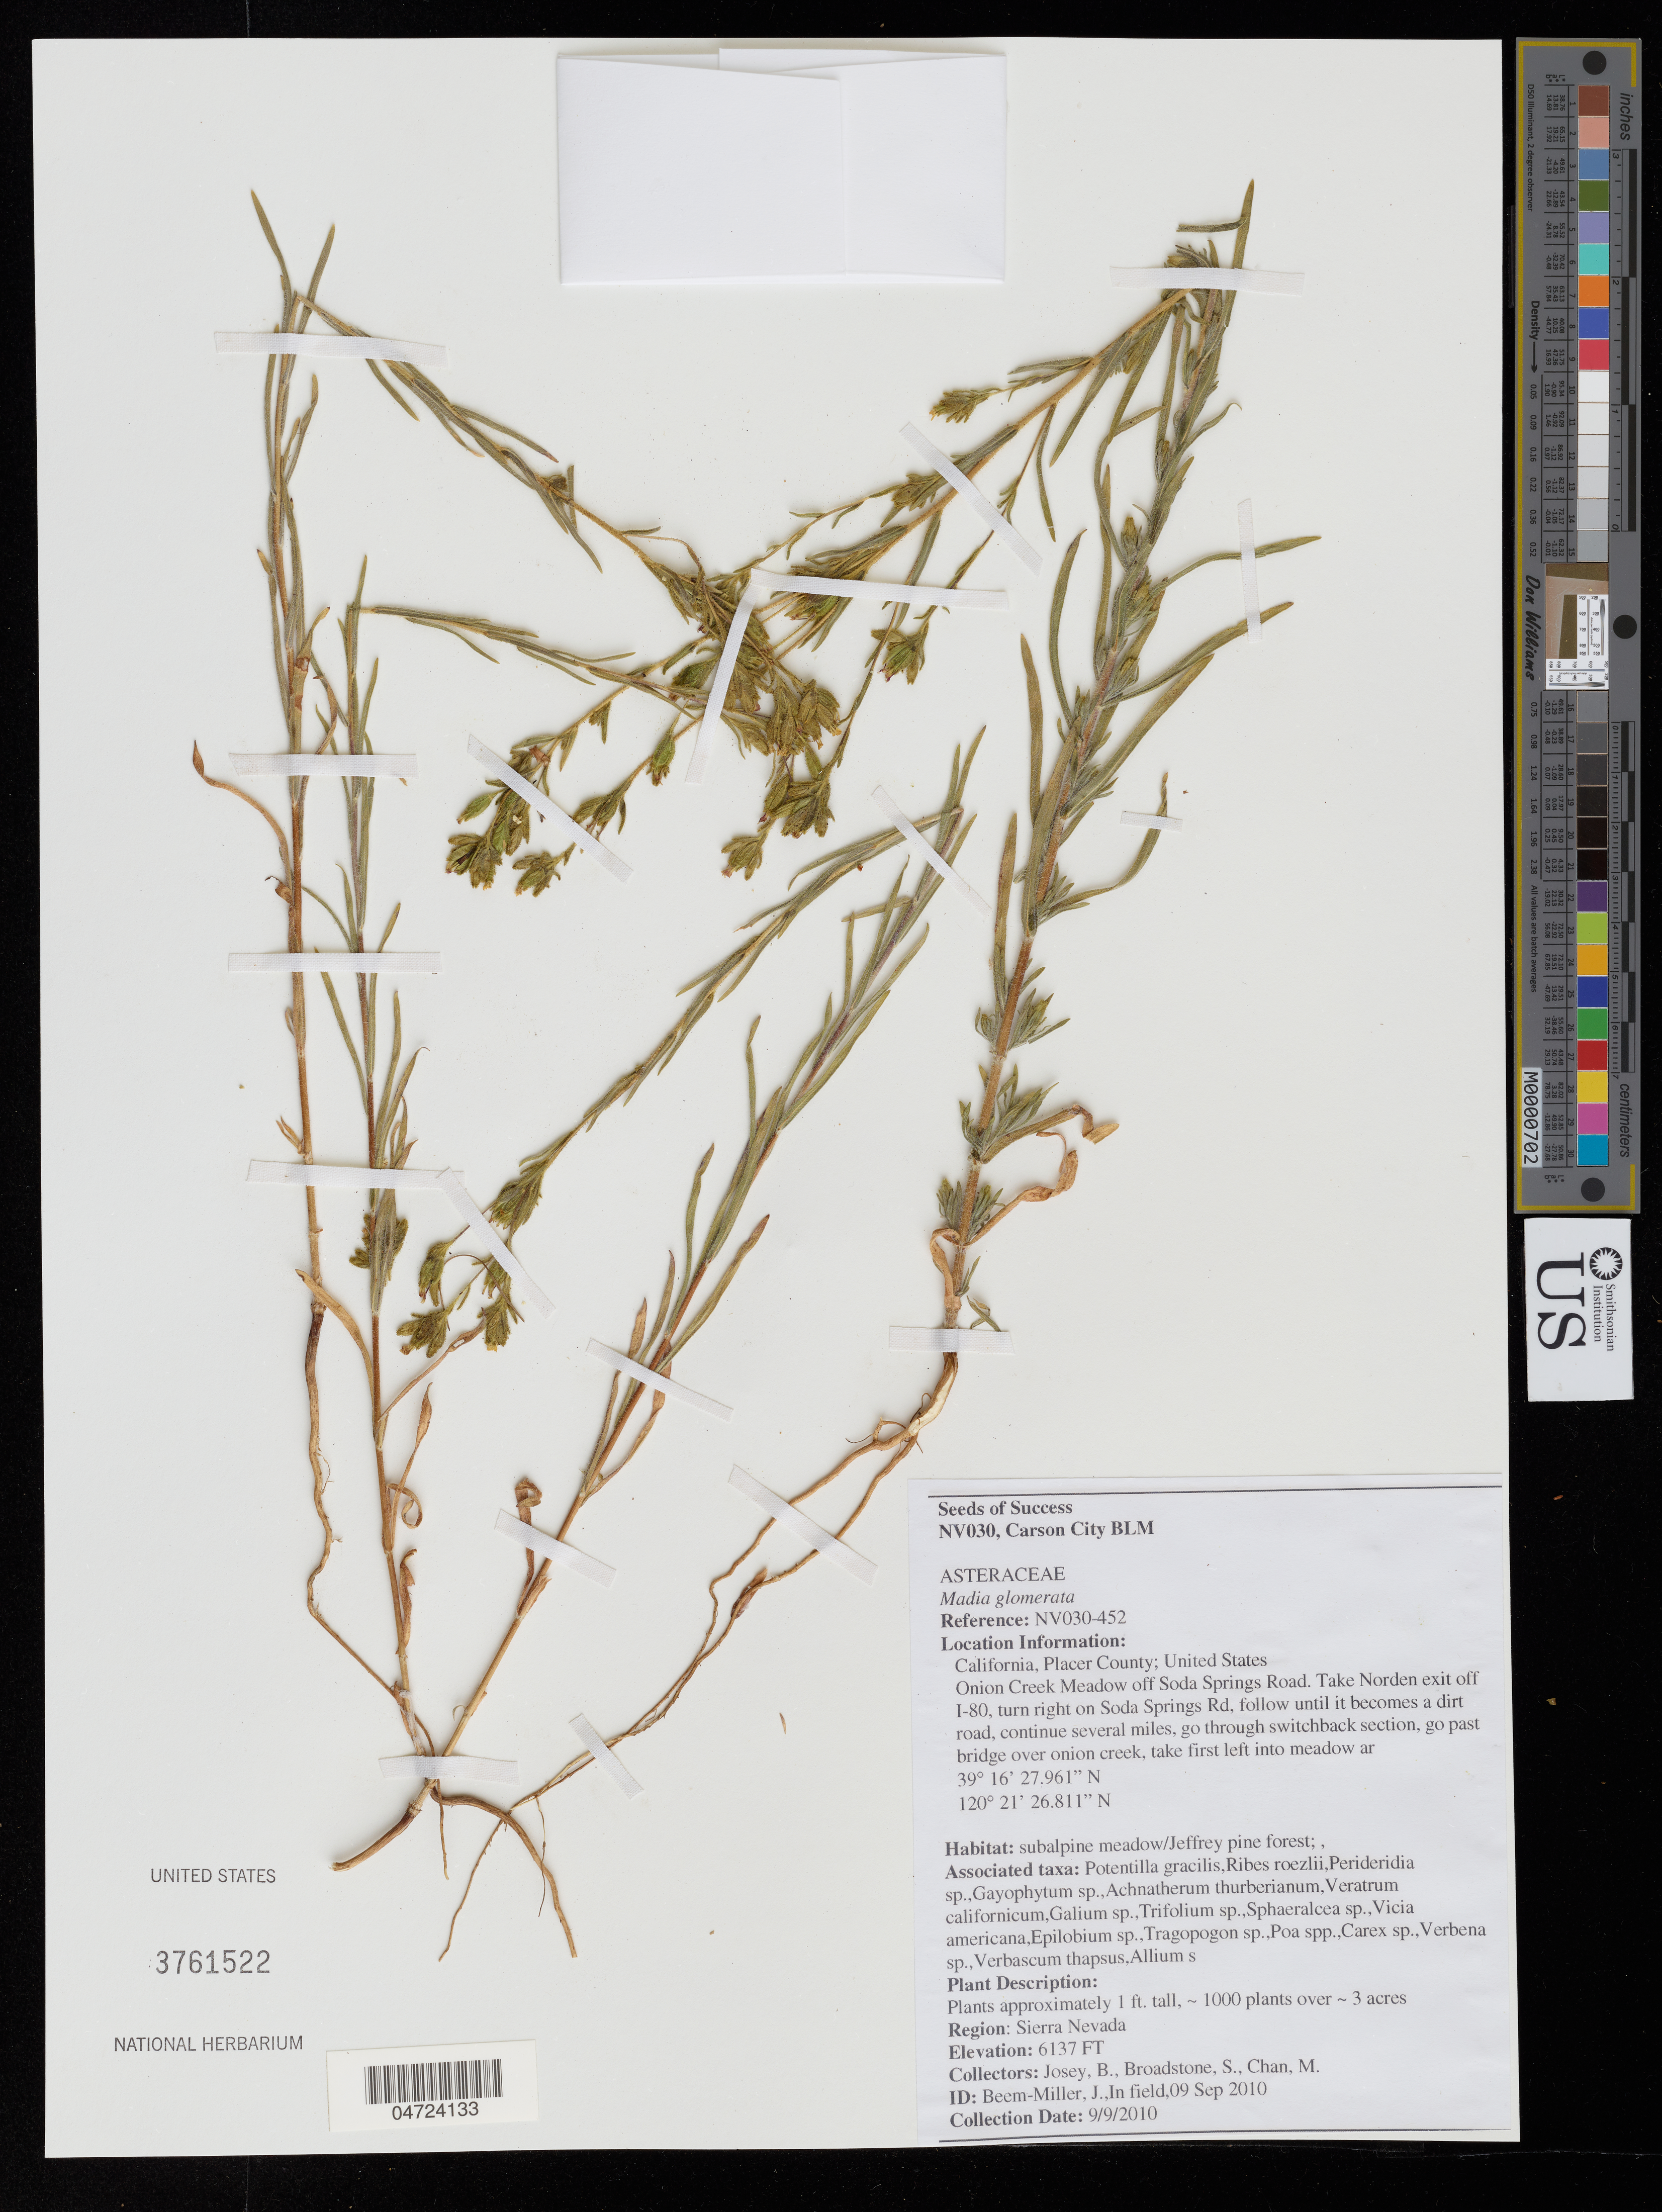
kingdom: Plantae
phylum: Tracheophyta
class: Magnoliopsida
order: Asterales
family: Asteraceae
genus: Madia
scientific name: Madia glomerata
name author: Hook.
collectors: B. Josey, S. Broadstone & M. Chan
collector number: NV030-452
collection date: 2010-09-09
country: United States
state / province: California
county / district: Placer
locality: Placer County. Onion Creek Meadow off Soda Springs Road. Take Norden exit off I-80, turn right on Soda Springs Rd, follow until it becomes a dirt road, continue several miles, go through switchback section, go past bridge over onion creek, take first left into meadow ar. Region: Sierra Nevada.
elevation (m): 1871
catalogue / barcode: US 3761522